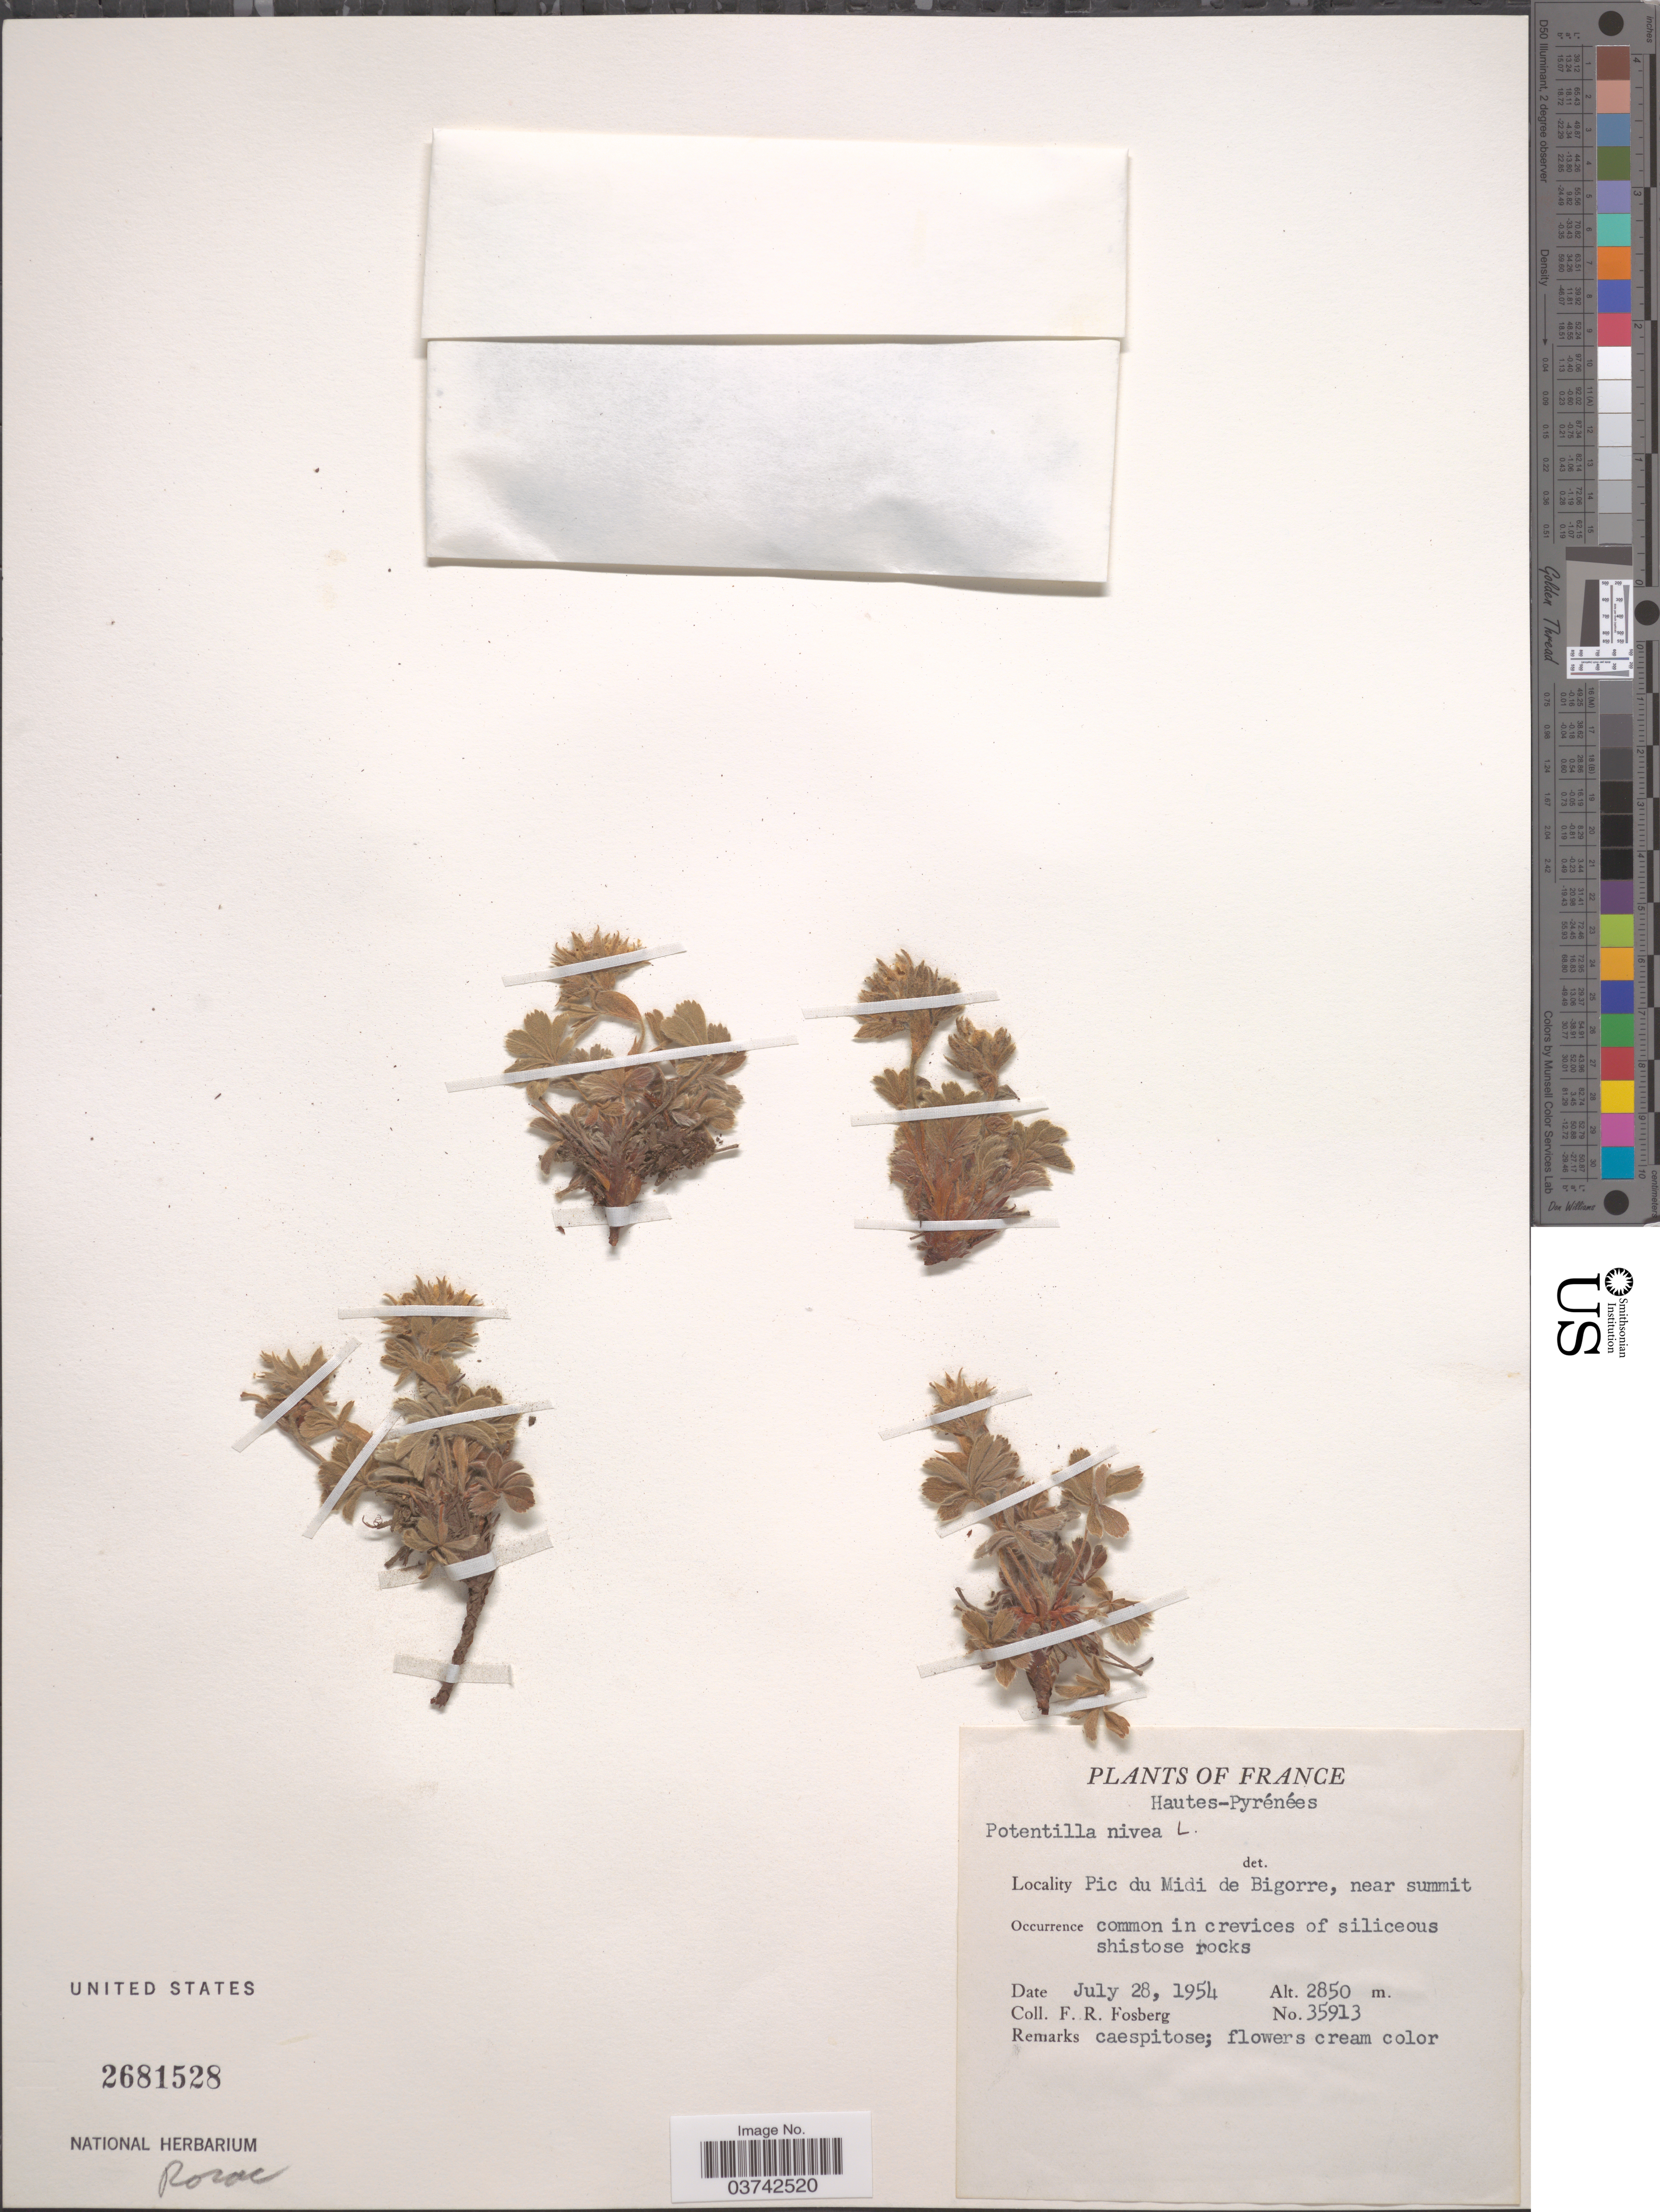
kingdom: Plantae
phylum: Tracheophyta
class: Magnoliopsida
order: Rosales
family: Rosaceae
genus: Potentilla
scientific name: Potentilla nivea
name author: L.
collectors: F. R. Fosberg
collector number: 35913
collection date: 1954-07-28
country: France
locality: Hautes-Pyrénées. Pic du Midi de Bigorre, near summit.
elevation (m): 2850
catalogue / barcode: US 2681528